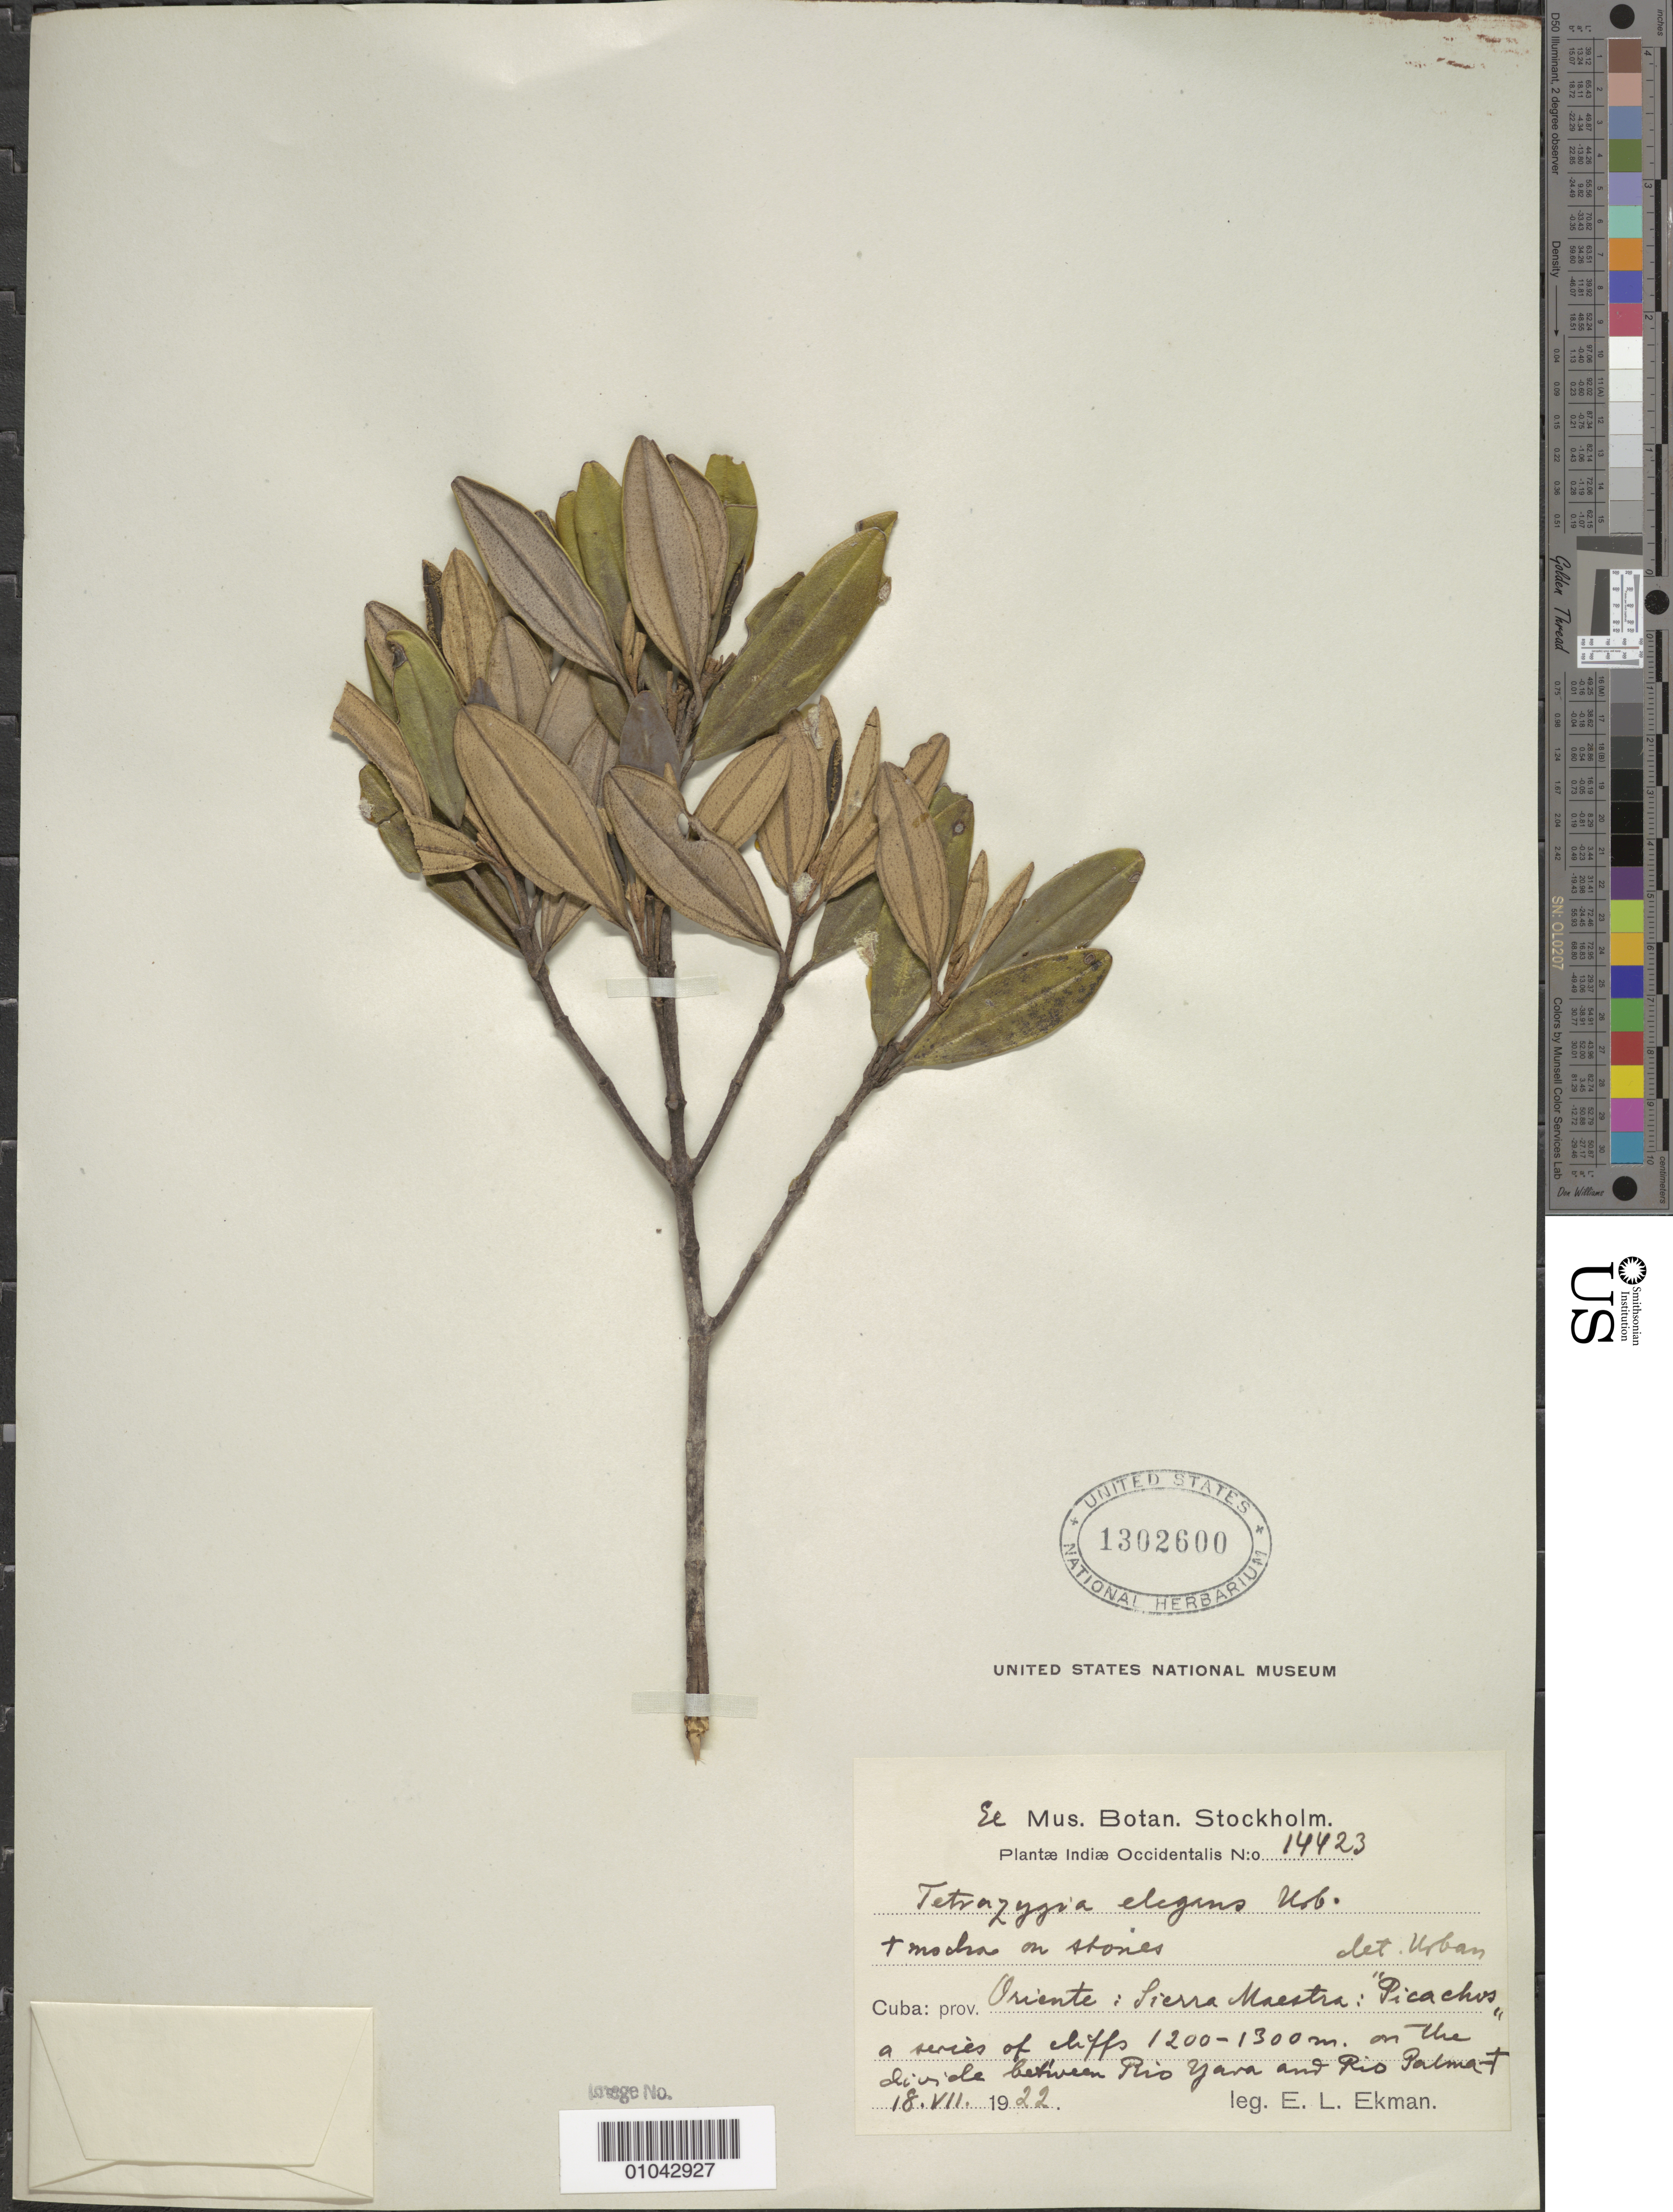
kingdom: Plantae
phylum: Tracheophyta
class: Magnoliopsida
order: Myrtales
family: Melastomataceae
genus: Tetrazygia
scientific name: Tetrazygia elegans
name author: Urb.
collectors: E. L. Ekman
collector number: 14423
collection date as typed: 18 Jul 1922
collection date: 1922-07-18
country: Cuba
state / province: Oriente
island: Cuba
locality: Sierra Maestra, "Picachos', on the divide between Rio Yara and Rio Palma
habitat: A series of cliffs on the divide, on stones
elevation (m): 1200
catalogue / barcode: US 1302600